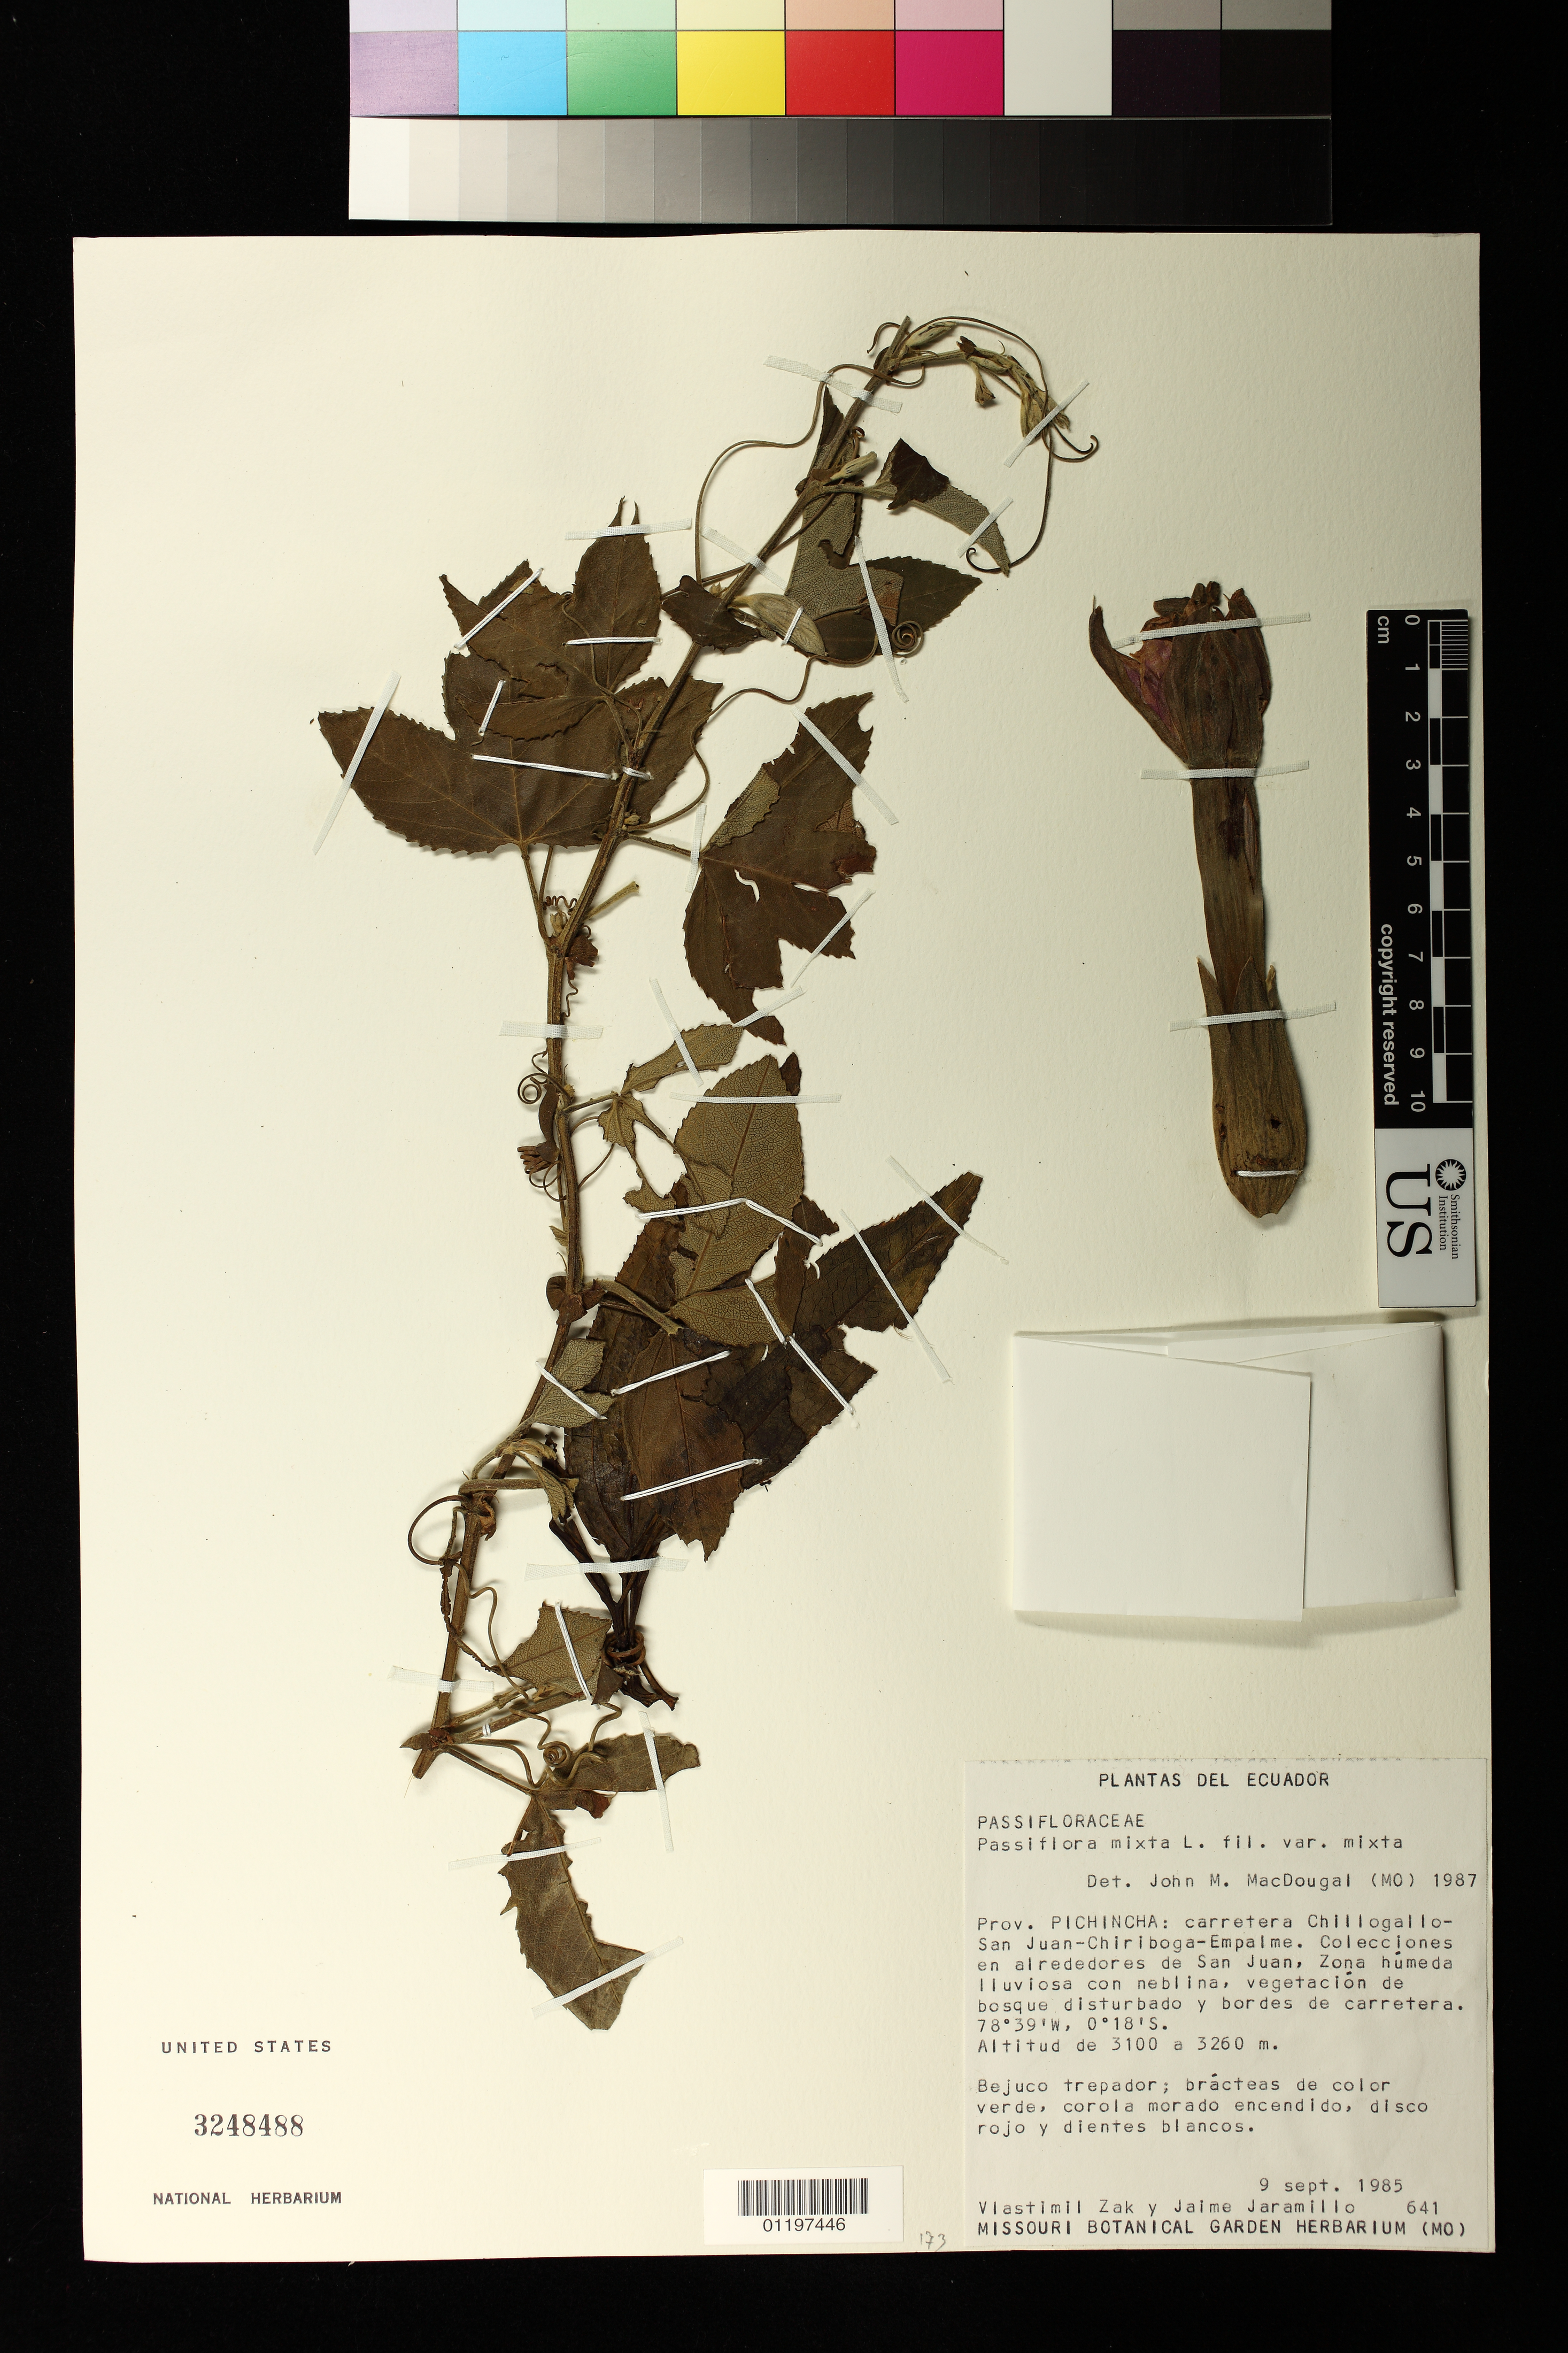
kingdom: Plantae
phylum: Tracheophyta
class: Magnoliopsida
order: Malpighiales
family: Passifloraceae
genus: Passiflora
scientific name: Passiflora mixta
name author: L. f.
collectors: V. Zak & J. L. Jaramillo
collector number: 641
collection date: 1985-09-09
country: Ecuador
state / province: Pichincha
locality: Carretera Chillogallo-San Juan-Chiriboga-Empalme. Colecciones en alrededores de San Juan, Zona húmeda lluviosa con neblina, vegetación de bosque disturbado y bordes de carretera.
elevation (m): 3100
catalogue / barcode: US 3248488